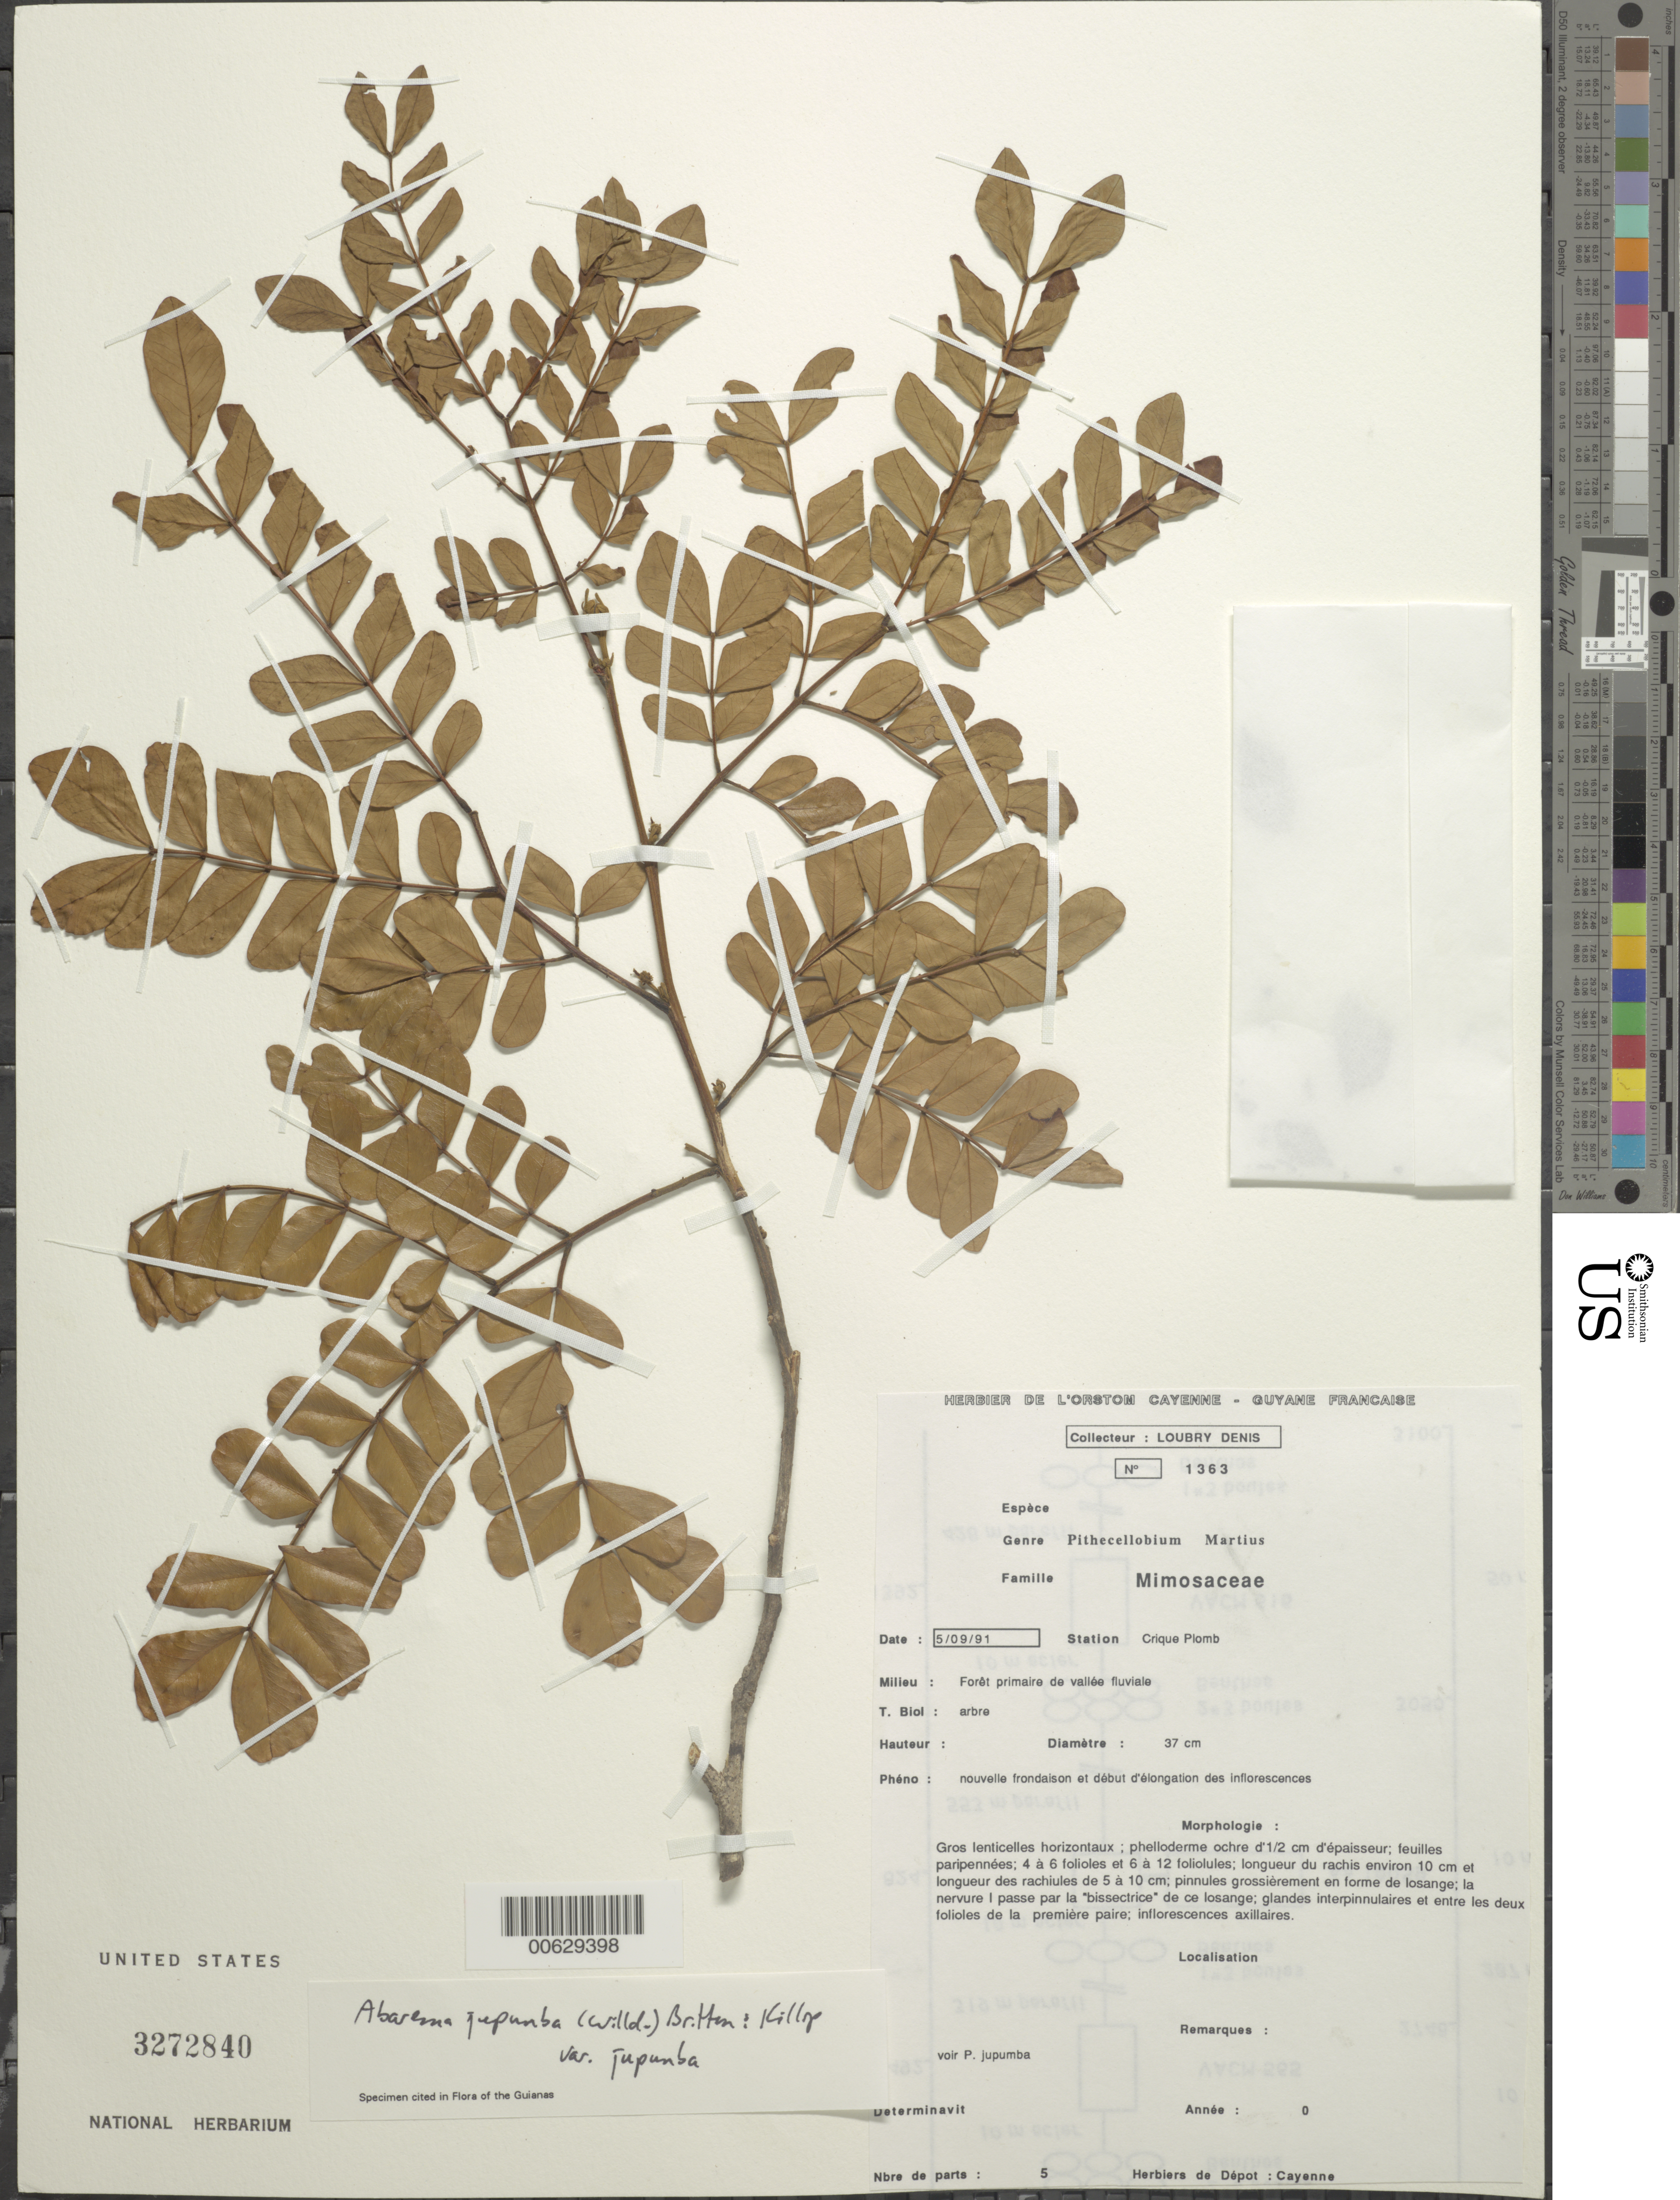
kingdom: Plantae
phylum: Tracheophyta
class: Magnoliopsida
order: Fabales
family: Fabaceae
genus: Abarema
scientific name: Abarema jupunba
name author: (Willd.) Britton & Killip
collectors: D. Loubry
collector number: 1363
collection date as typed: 5-Sep-91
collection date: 1991-09-05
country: French Guiana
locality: Crique Plomb, Bassin du Sinnamary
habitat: Foret primaire de vallee fluviale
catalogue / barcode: US 3272840